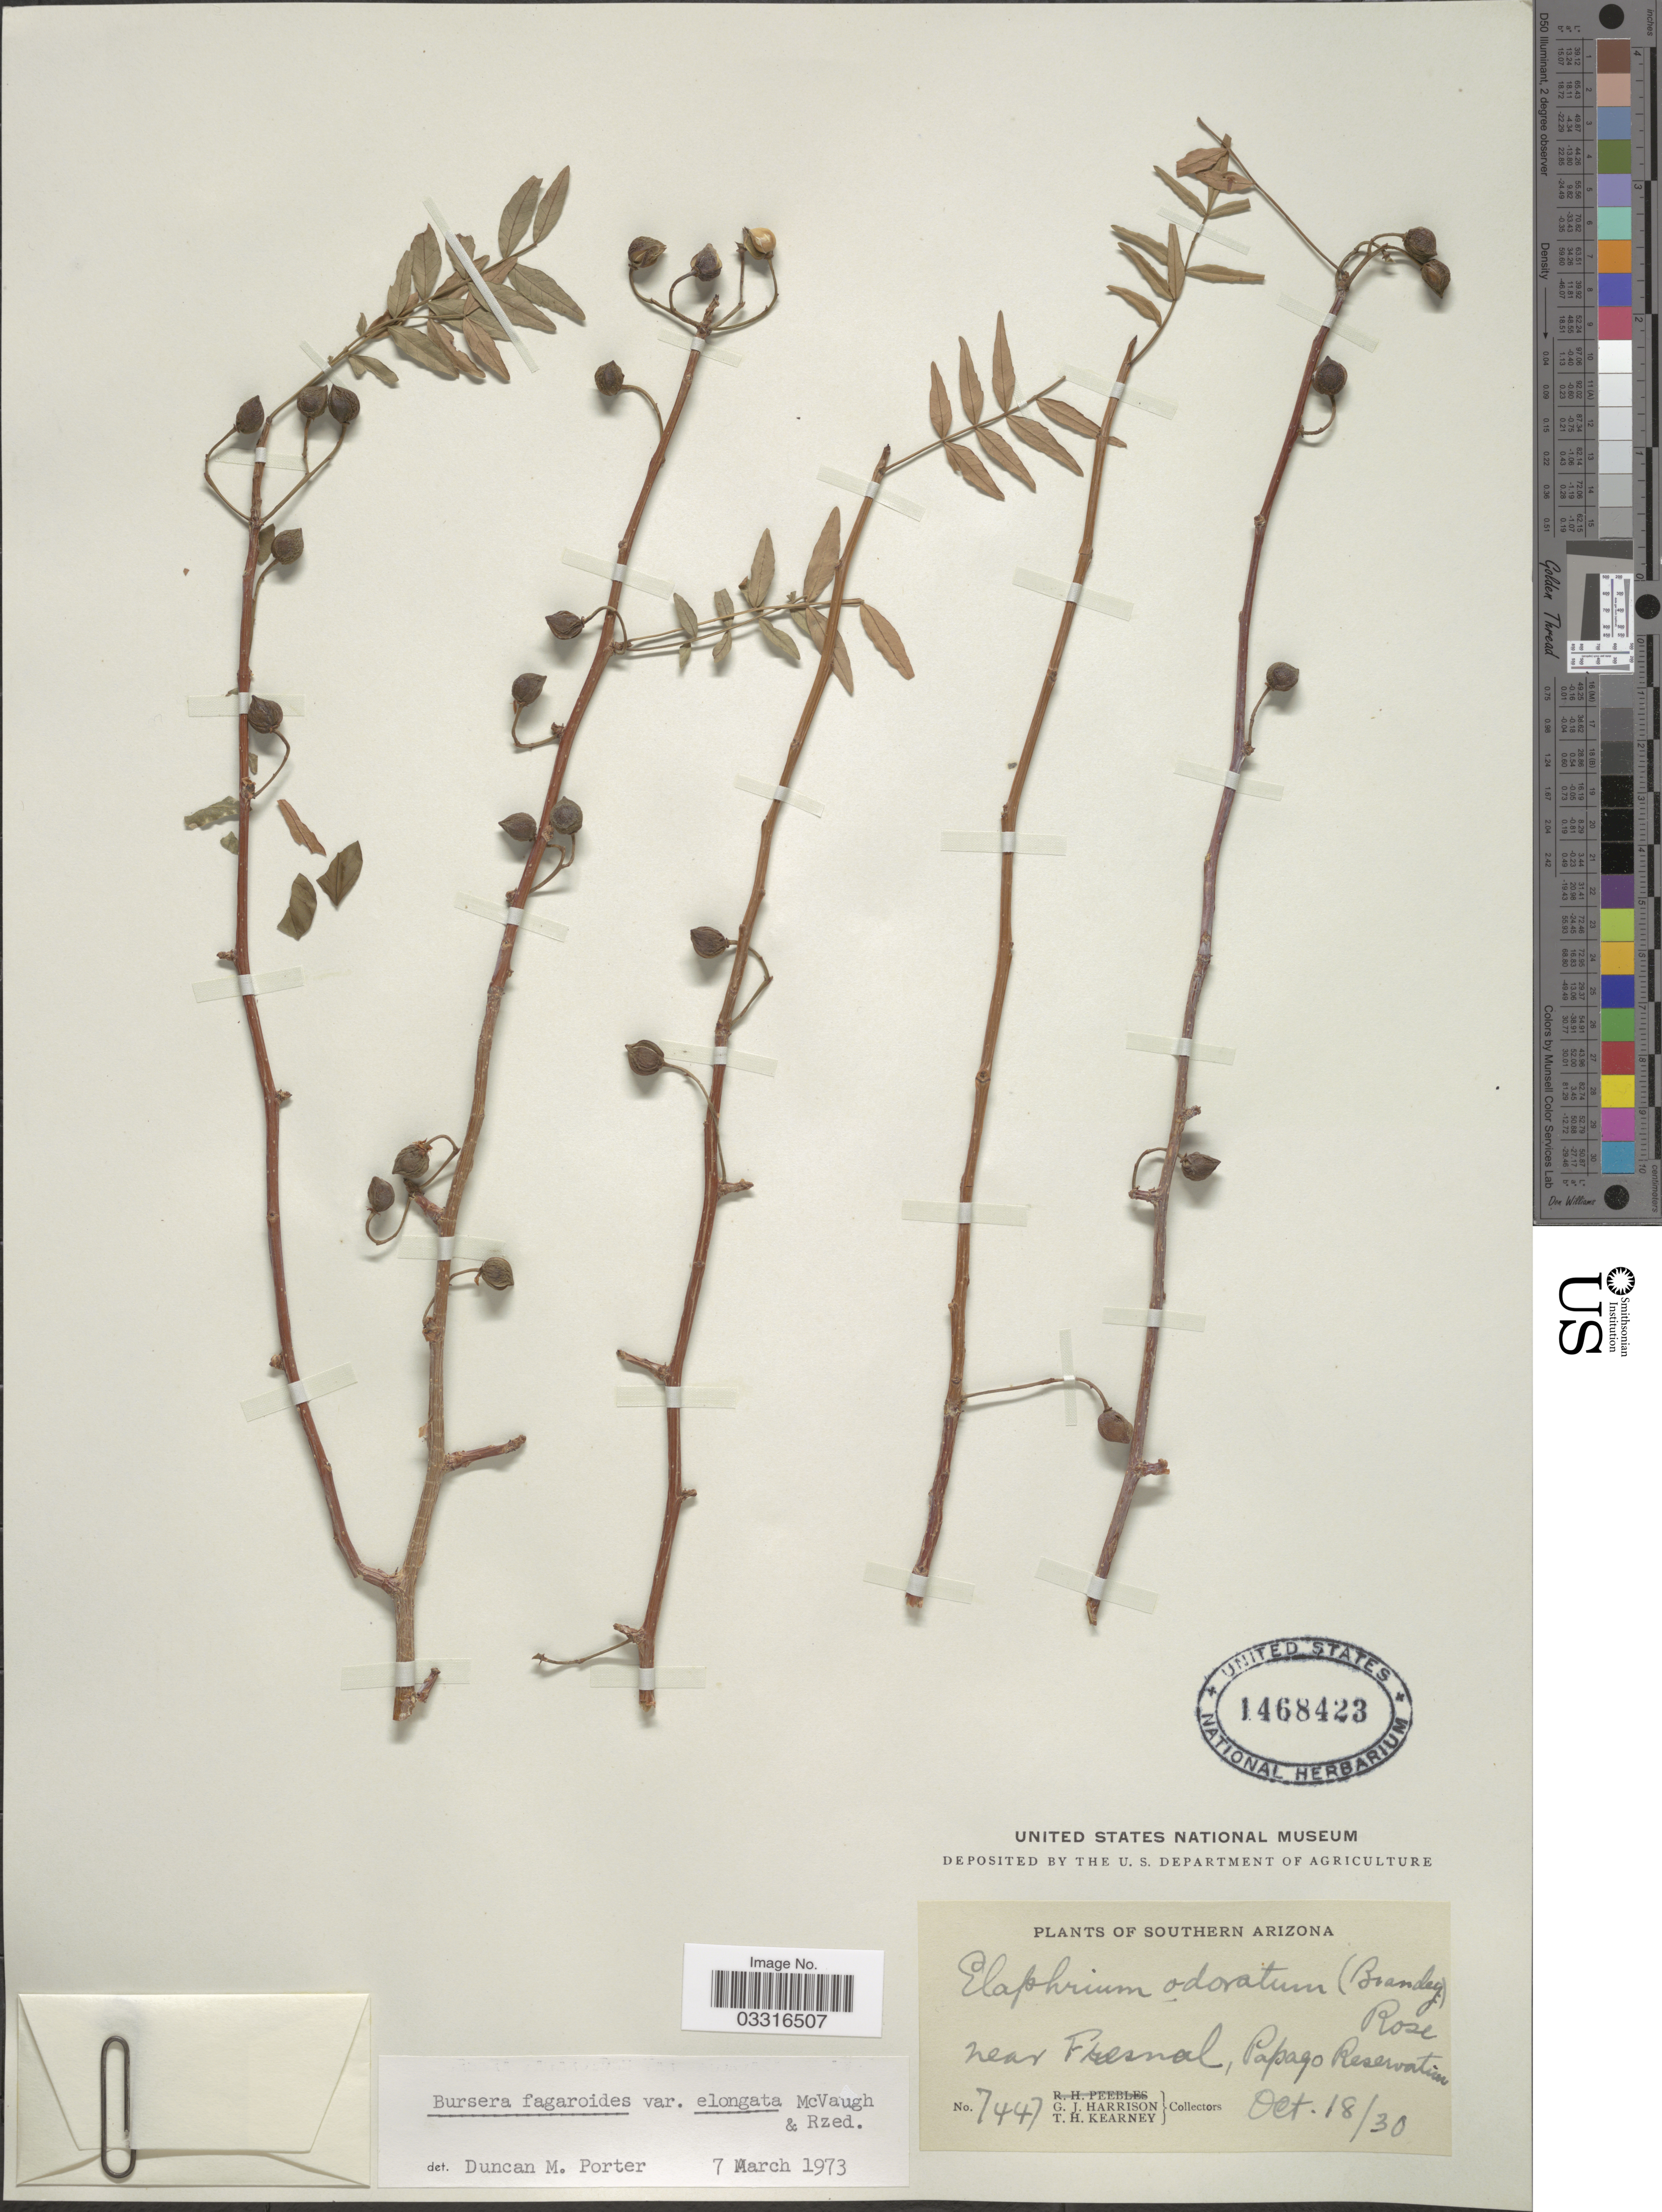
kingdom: Plantae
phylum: Tracheophyta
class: Magnoliopsida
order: Sapindales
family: Burseraceae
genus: Bursera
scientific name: Bursera fagaroides var. elongata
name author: (Kunth) Engl.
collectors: G. J. Harrison & T. H. Kearney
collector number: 7447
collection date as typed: Transcribed d/m/y: 18/10/30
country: United States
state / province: Arizona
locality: Southern Arizona, near Fresnal, Papago Reservation.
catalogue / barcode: US 1468423